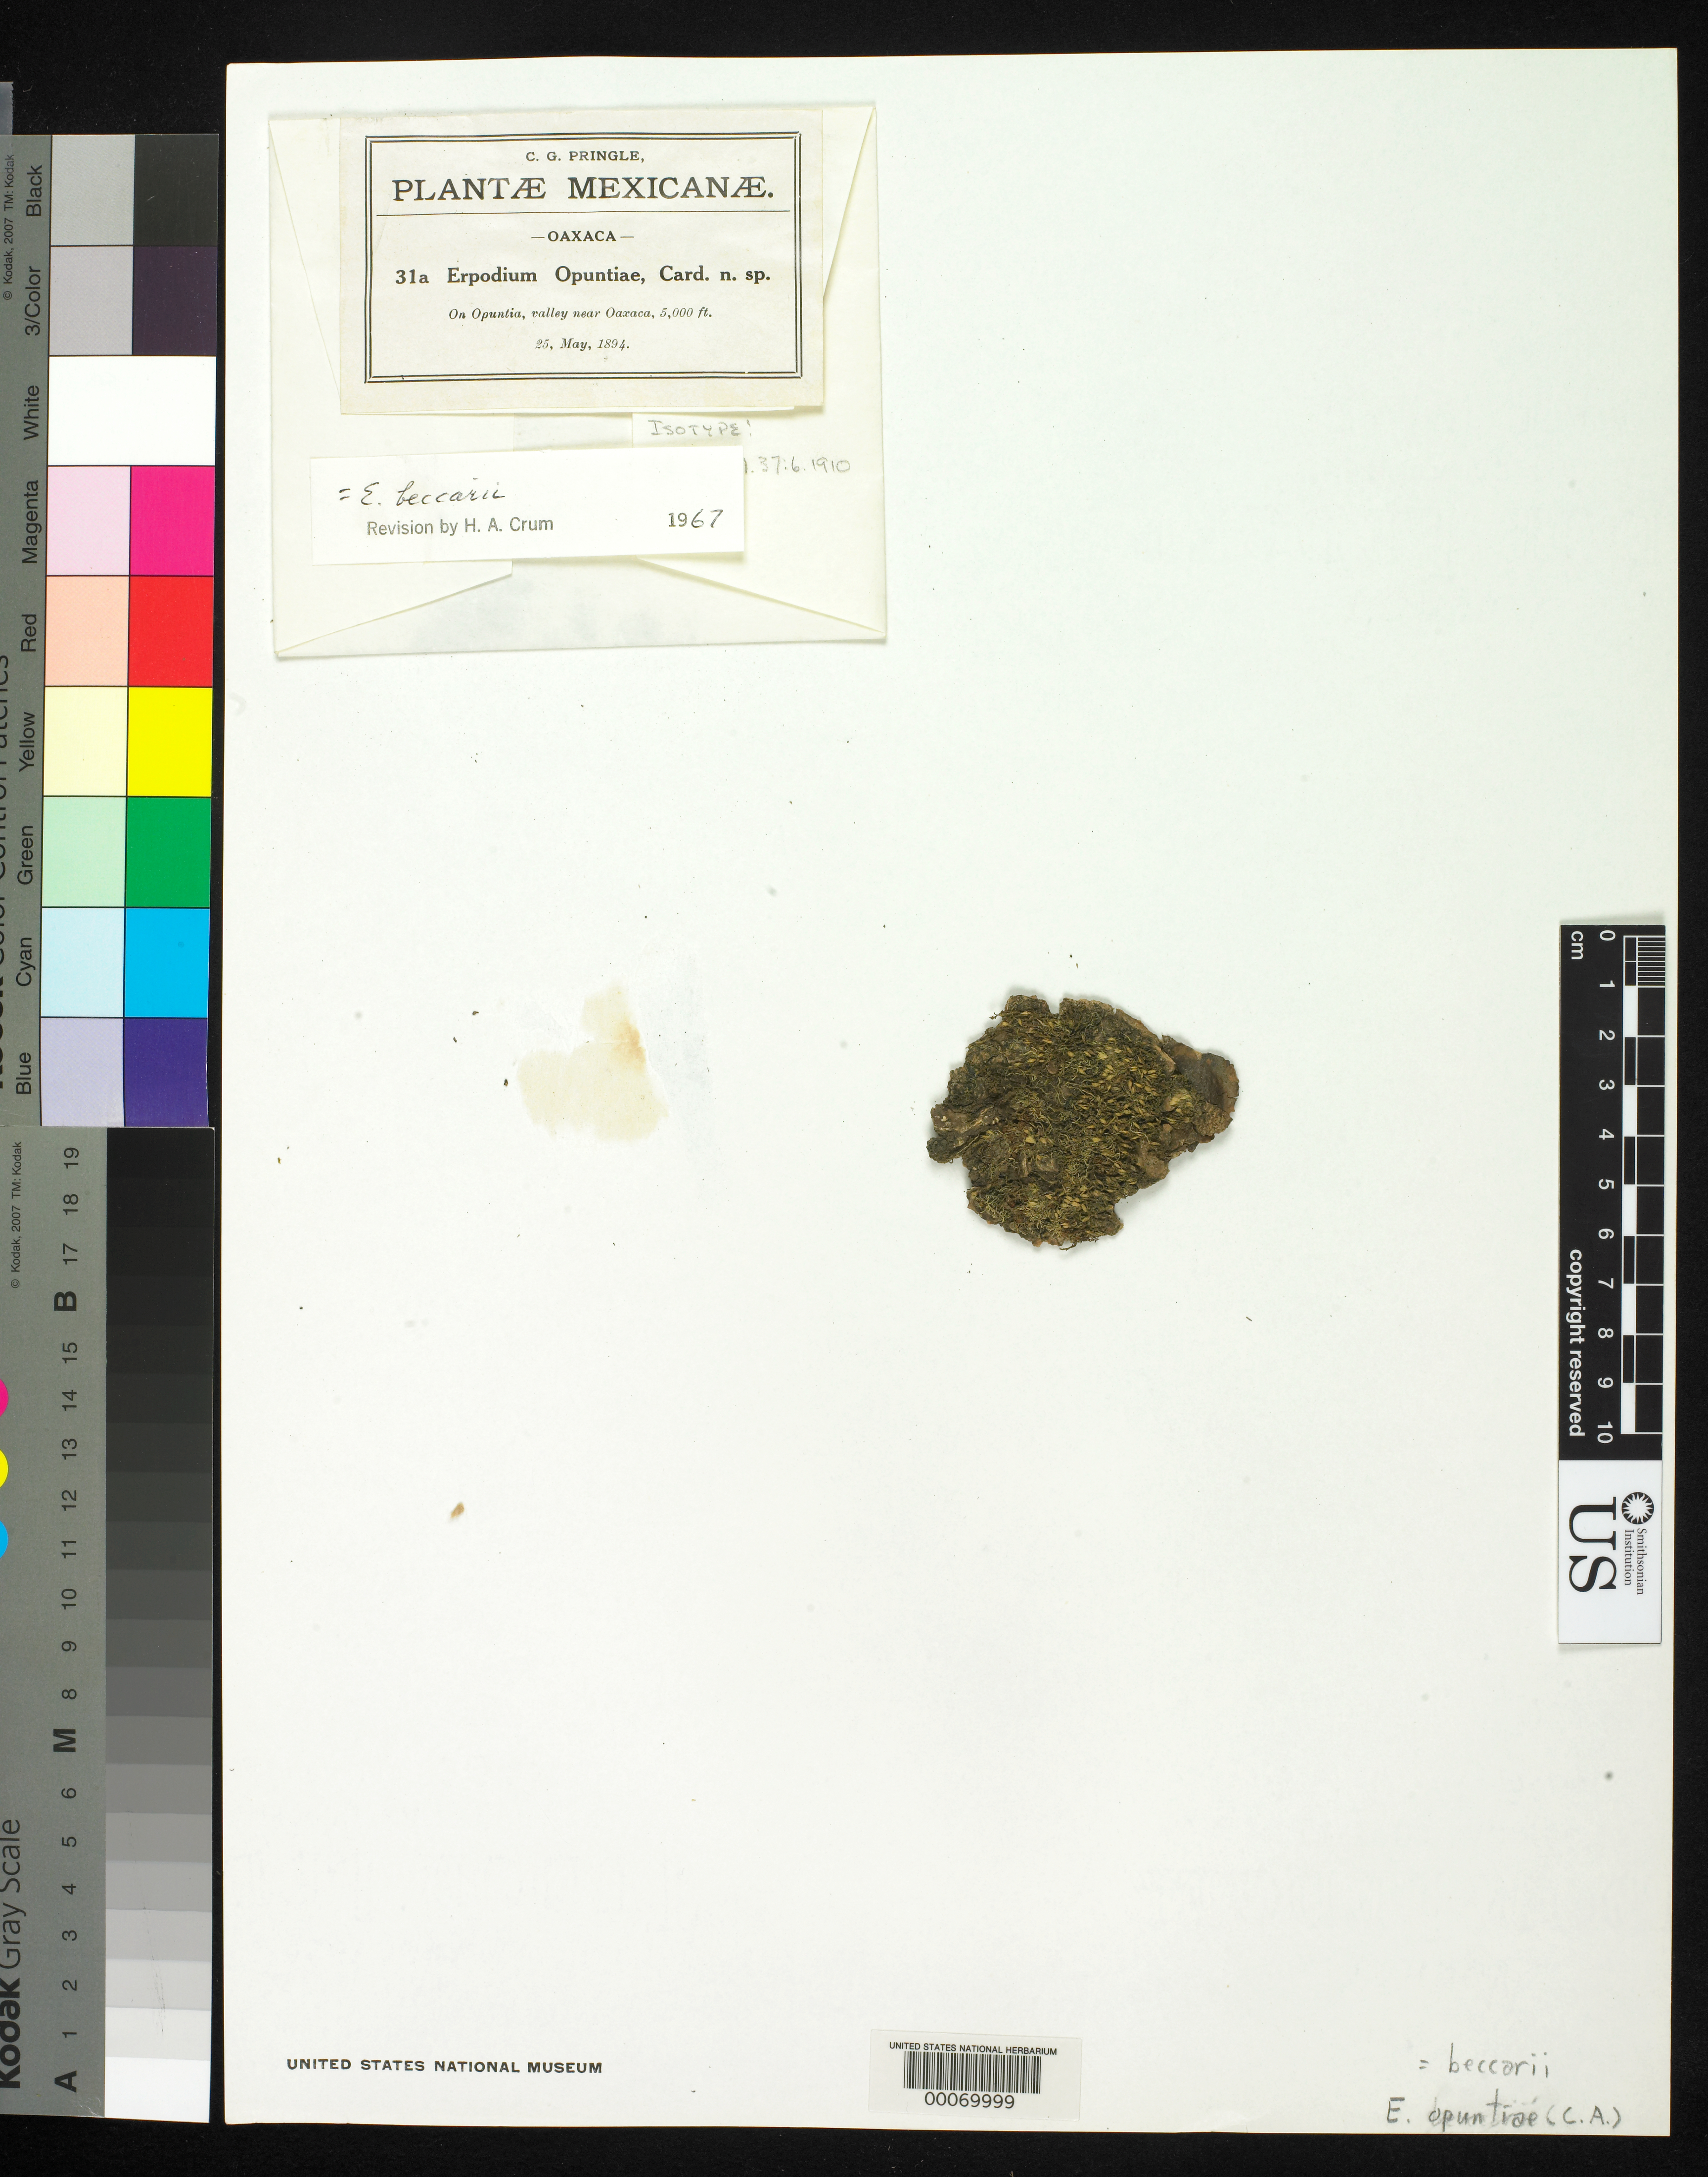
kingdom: Plantae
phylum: Bryophyta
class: Bryopsida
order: Dicranales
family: Erpodiaceae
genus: Erpodium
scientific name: Erpodium opuntiae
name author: Cardot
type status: Isotype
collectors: C. G. Pringle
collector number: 31 a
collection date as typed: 25 May 1894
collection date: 1894-05-25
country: Mexico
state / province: Oaxaca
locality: Valley near Oaxaca.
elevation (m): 1524